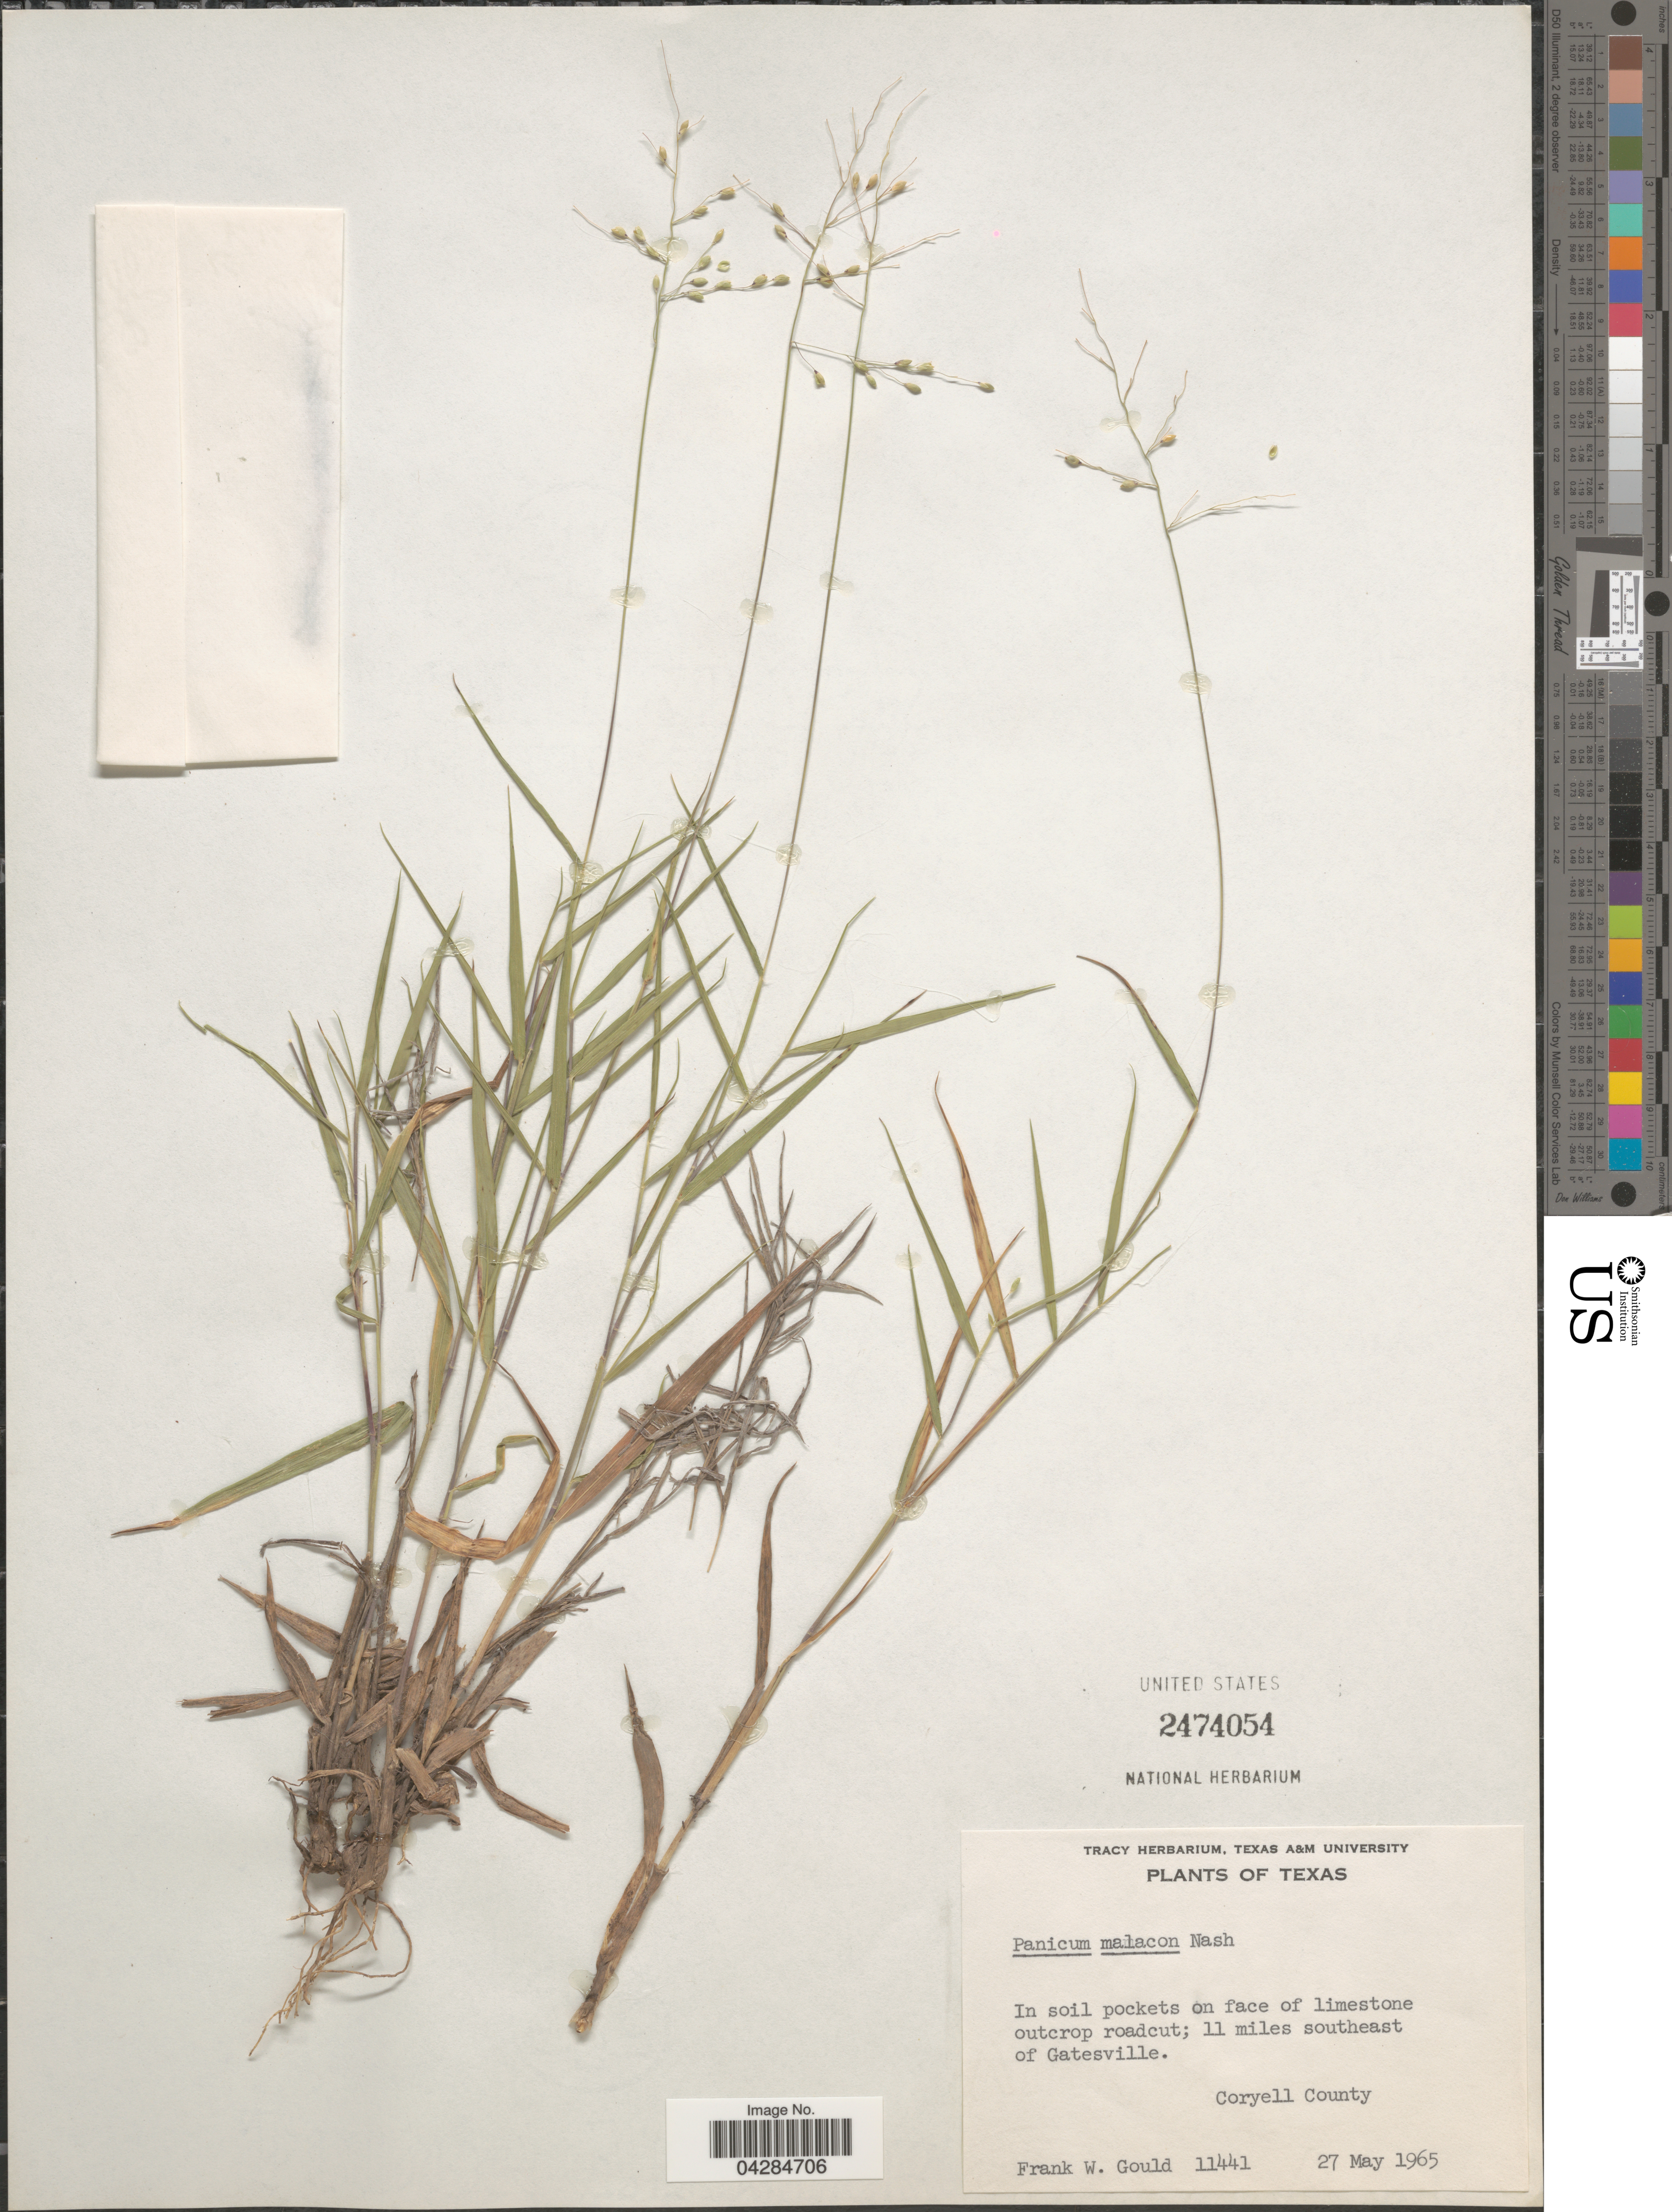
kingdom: Plantae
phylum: Tracheophyta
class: Liliopsida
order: Poales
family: Poaceae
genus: Dichanthelium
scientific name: Dichanthelium ovale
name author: (Elliott) Gould & C.A. Clark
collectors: F. W. Gould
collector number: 11441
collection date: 1965-05-27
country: United States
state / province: Texas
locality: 11 miles southeast of Gatesville. Coryell County.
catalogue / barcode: US 2474054